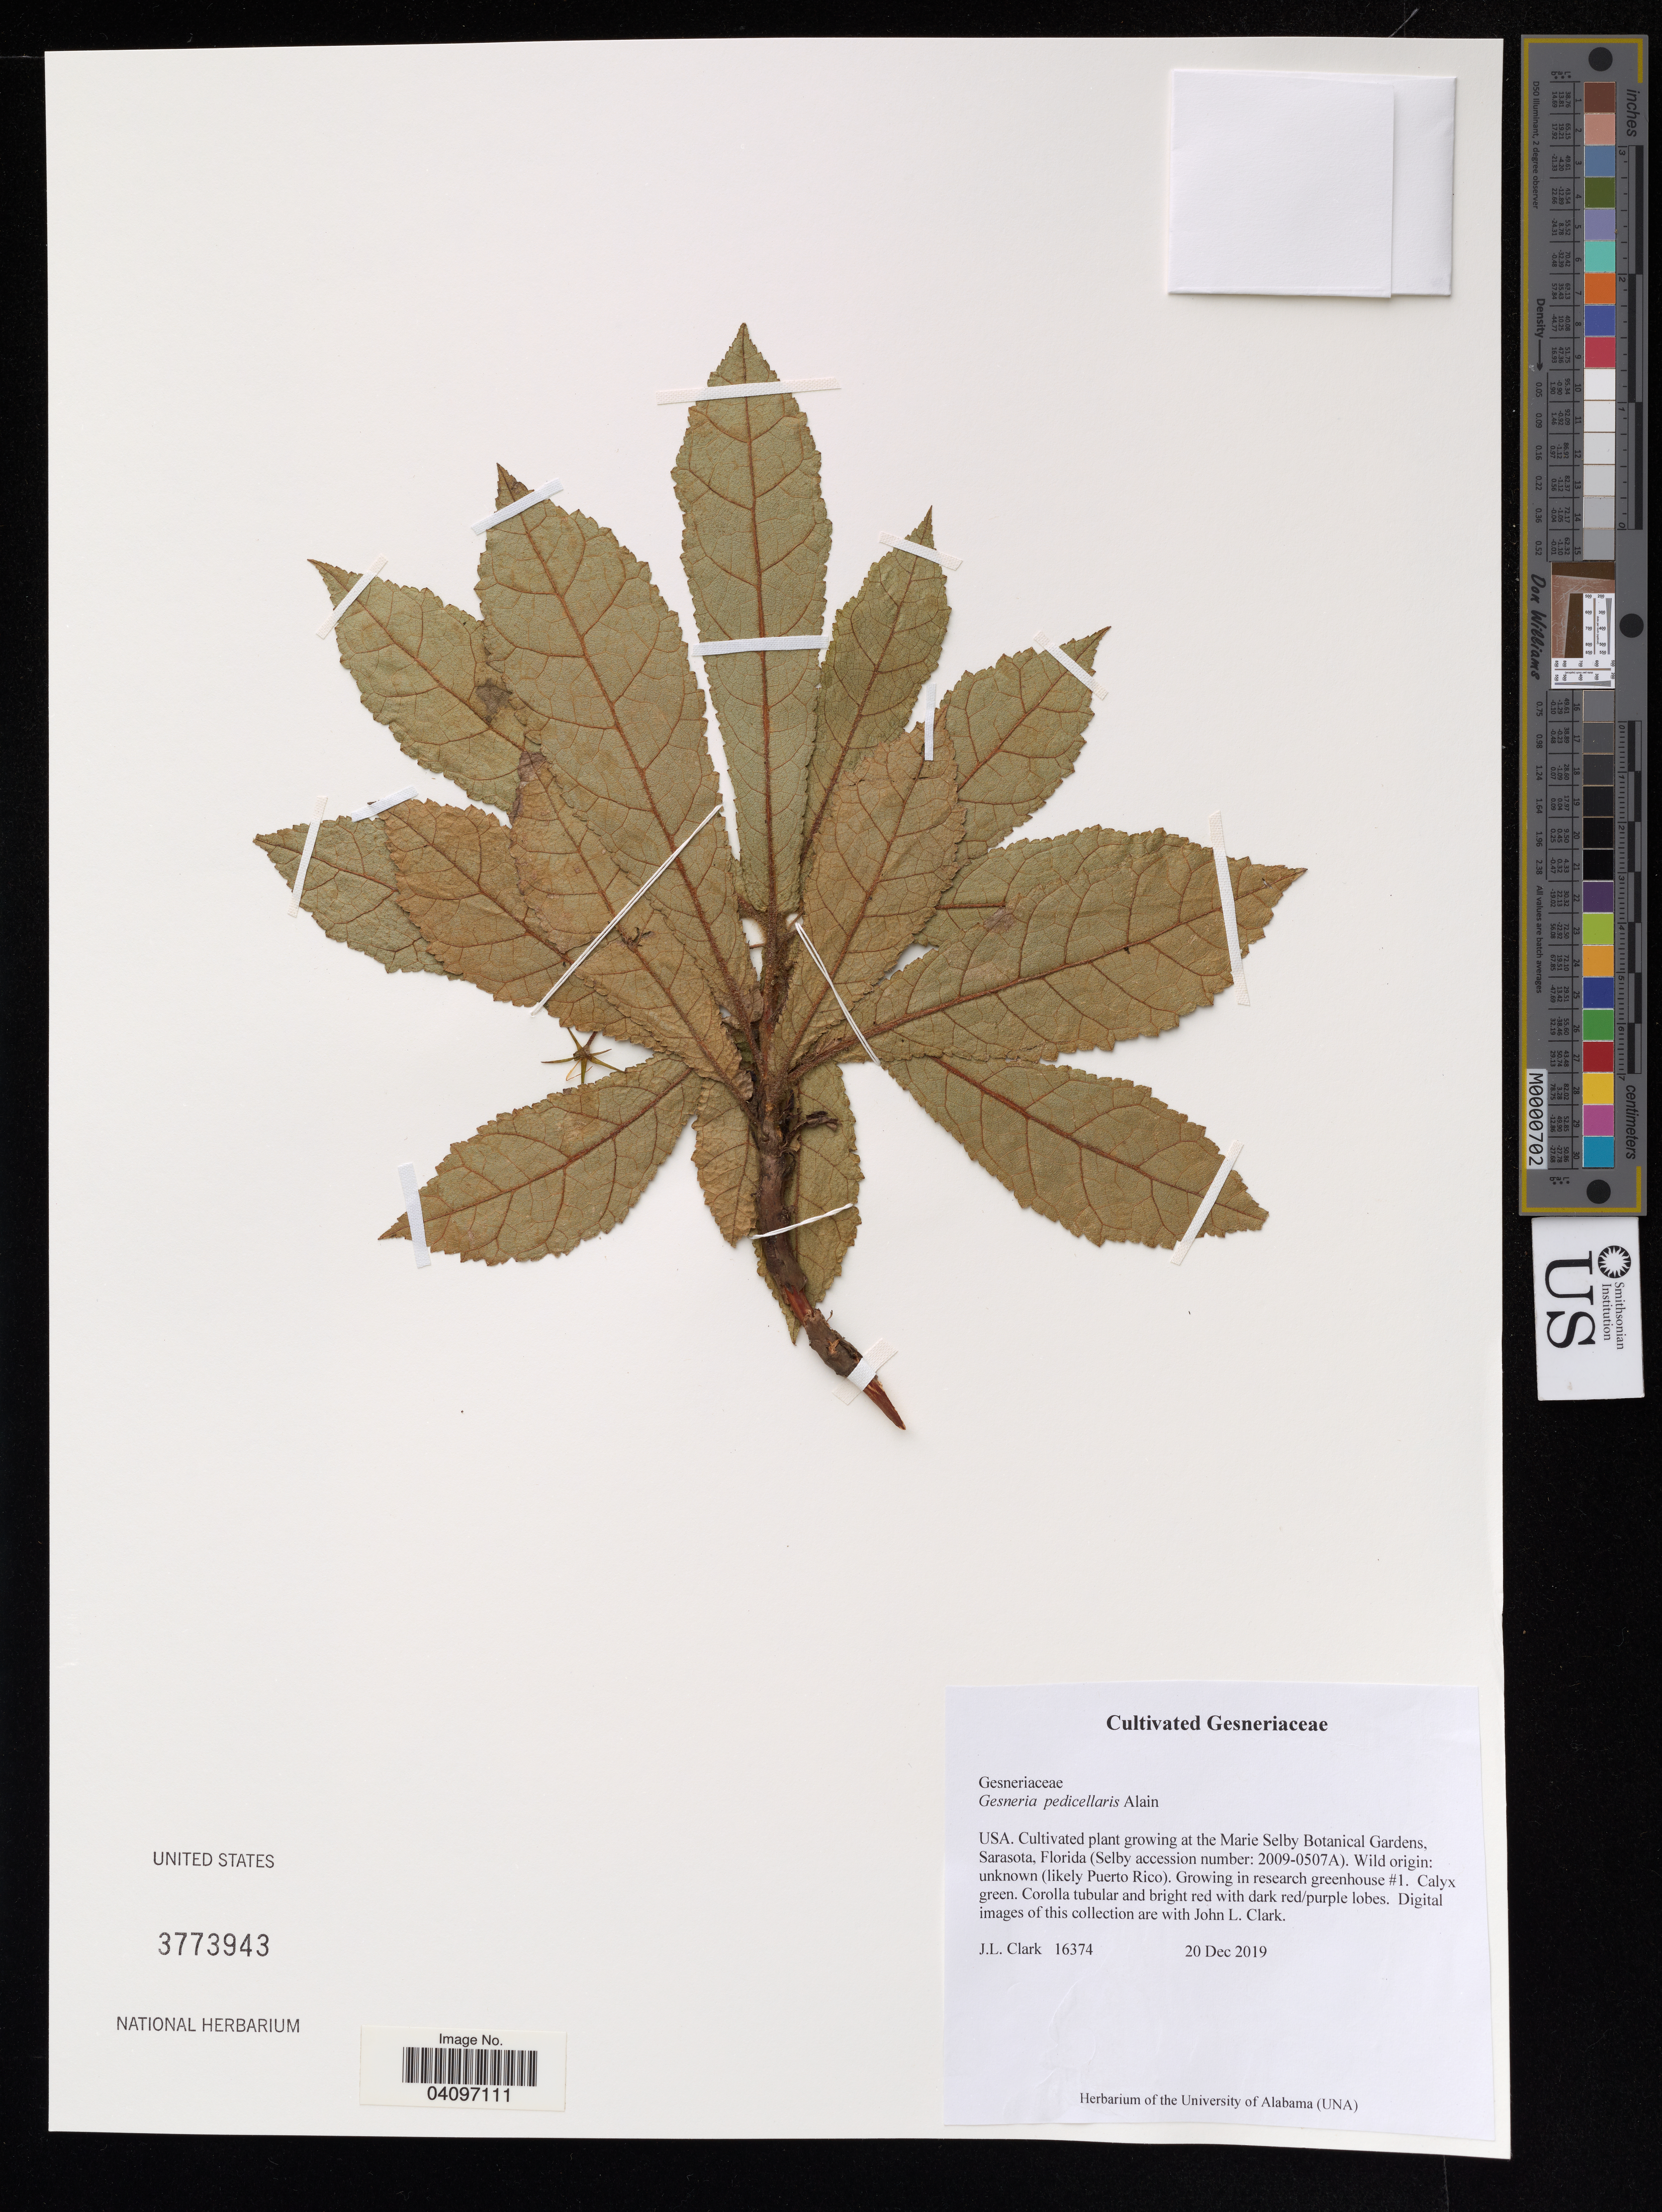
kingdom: Plantae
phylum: Tracheophyta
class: Magnoliopsida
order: Lamiales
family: Gesneriaceae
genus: Gesneria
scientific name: Gesneria pedicellaris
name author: Alain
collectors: J. Clark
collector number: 16374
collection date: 2019-12-20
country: United States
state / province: Florida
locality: USA. Cultivated plant growing at the Marie Selby Botanical Gardens, Sarasota, Florida.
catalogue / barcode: US 3773943